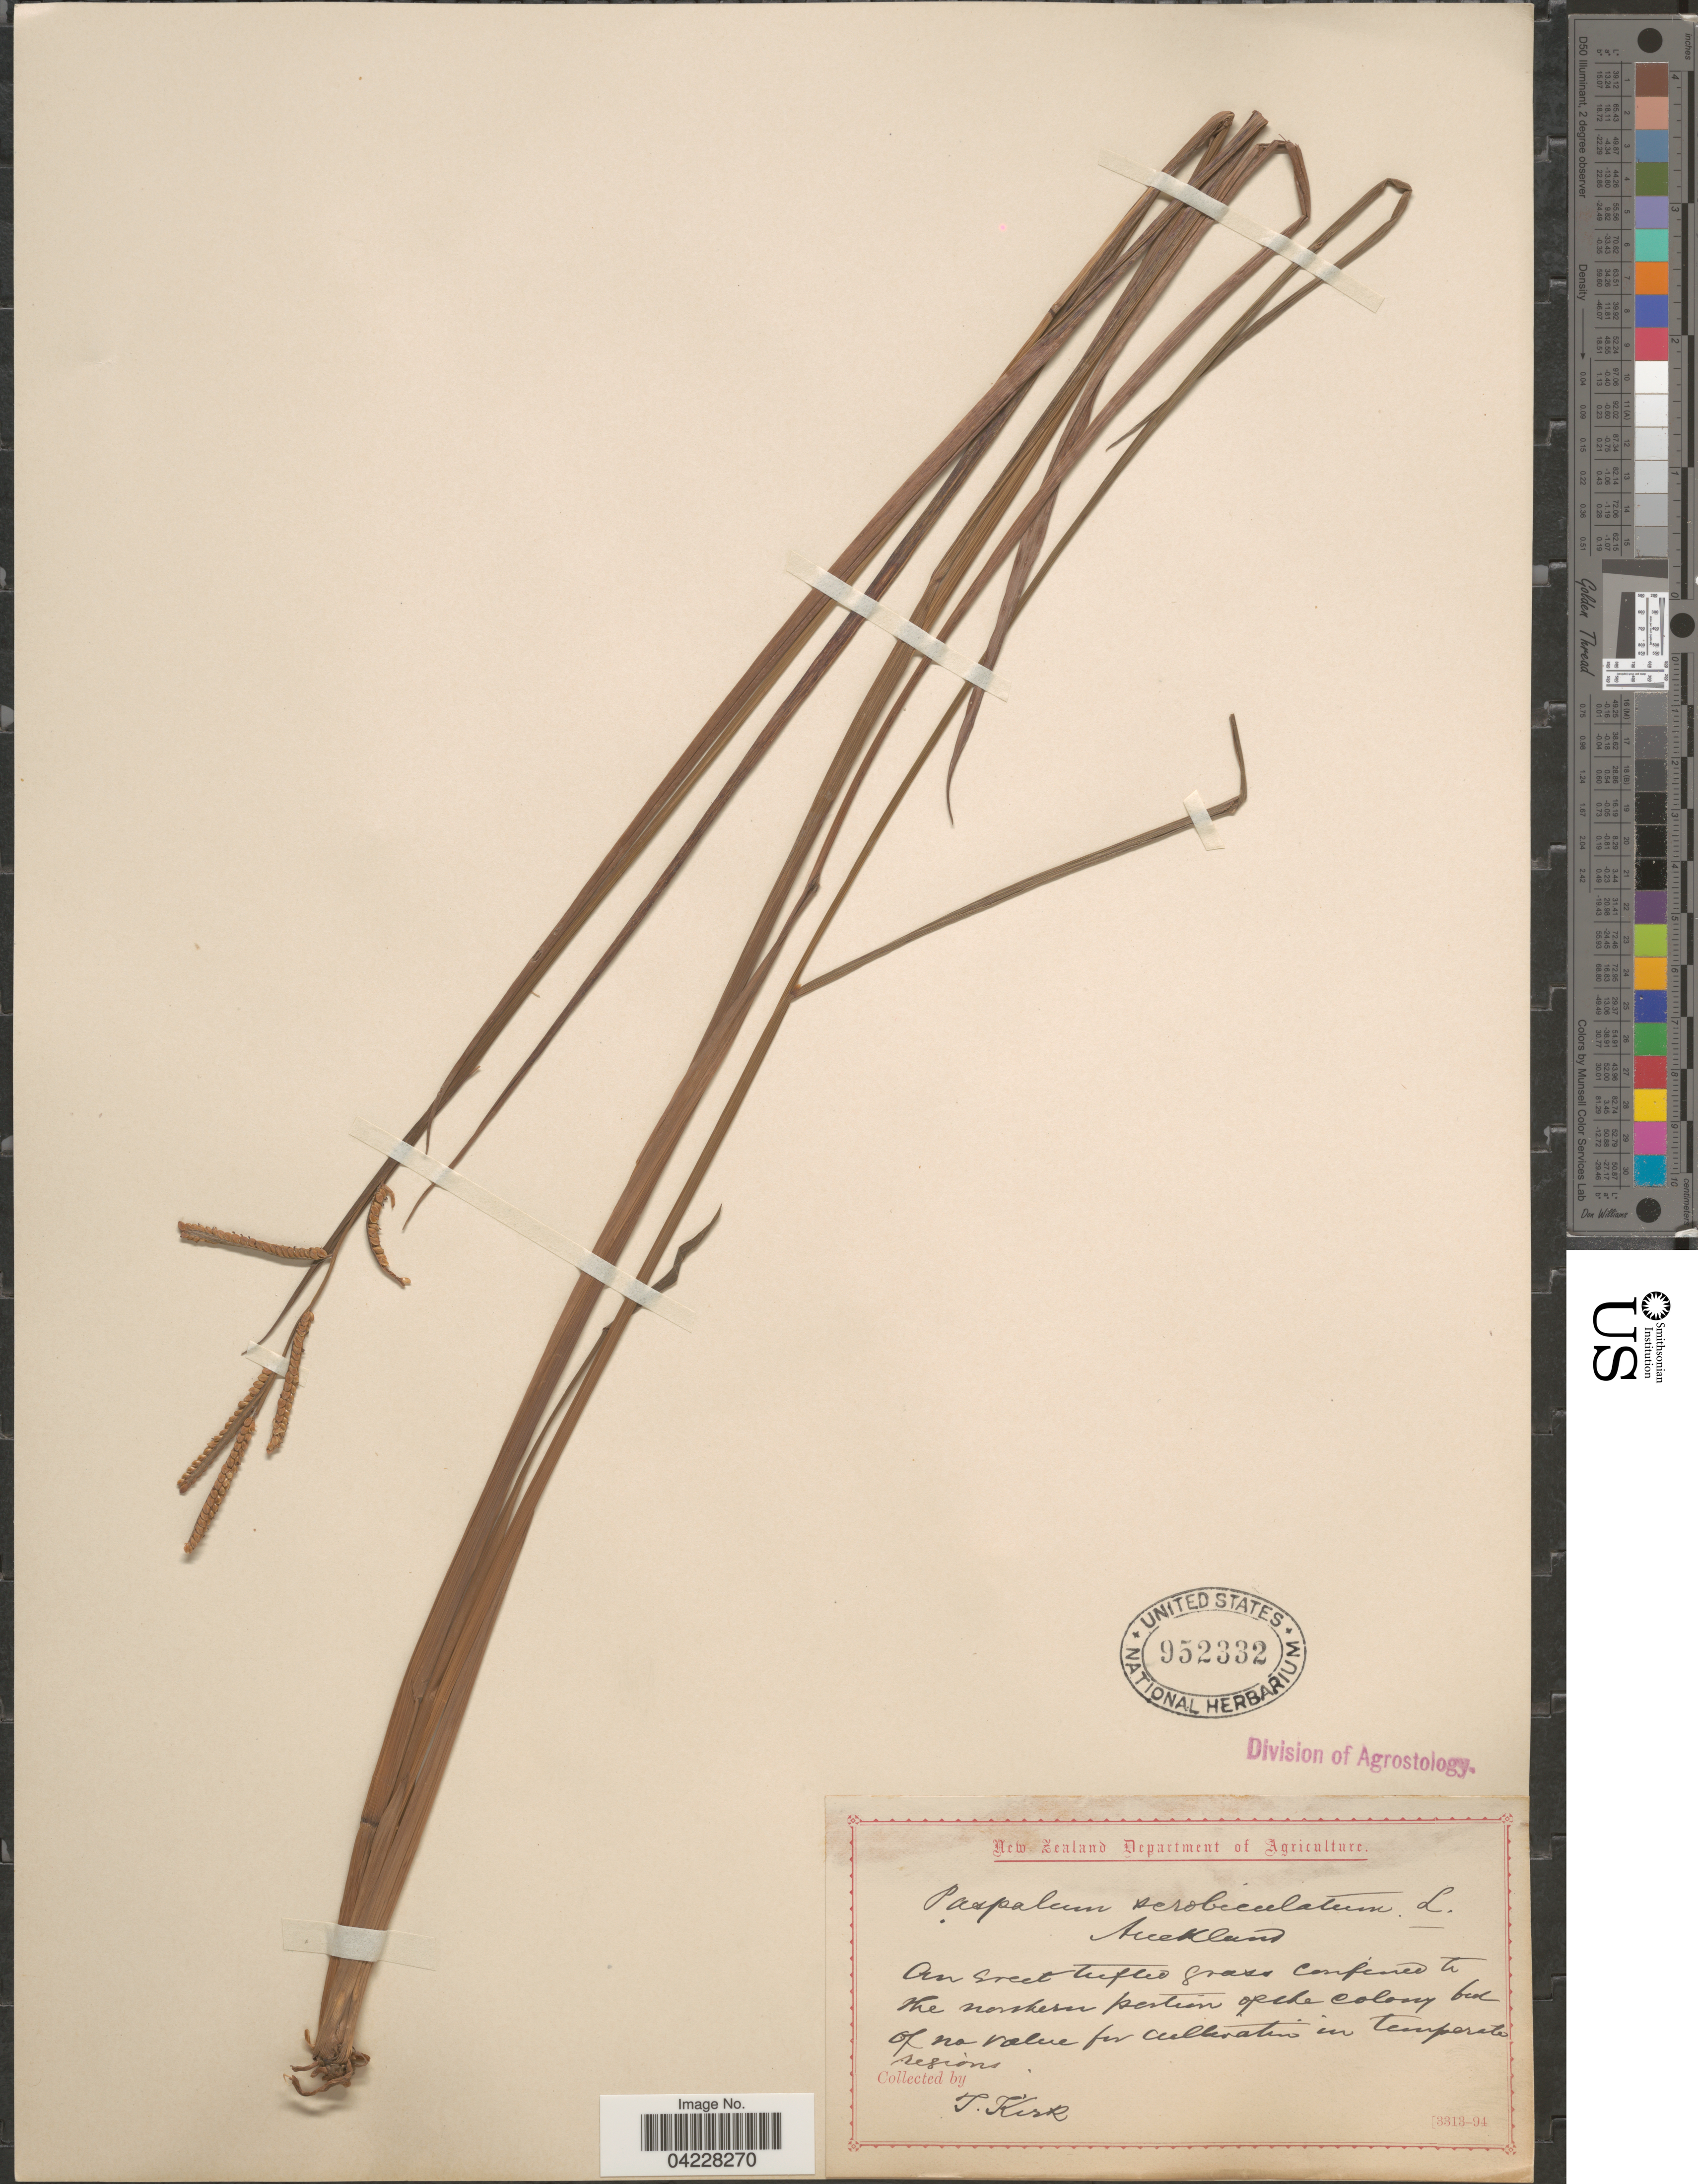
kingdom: Plantae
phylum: Tracheophyta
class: Liliopsida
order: Poales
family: Poaceae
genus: Paspalum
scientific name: Paspalum scrobiculatum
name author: L.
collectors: T. Kirk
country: New Zealand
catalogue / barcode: US 952332